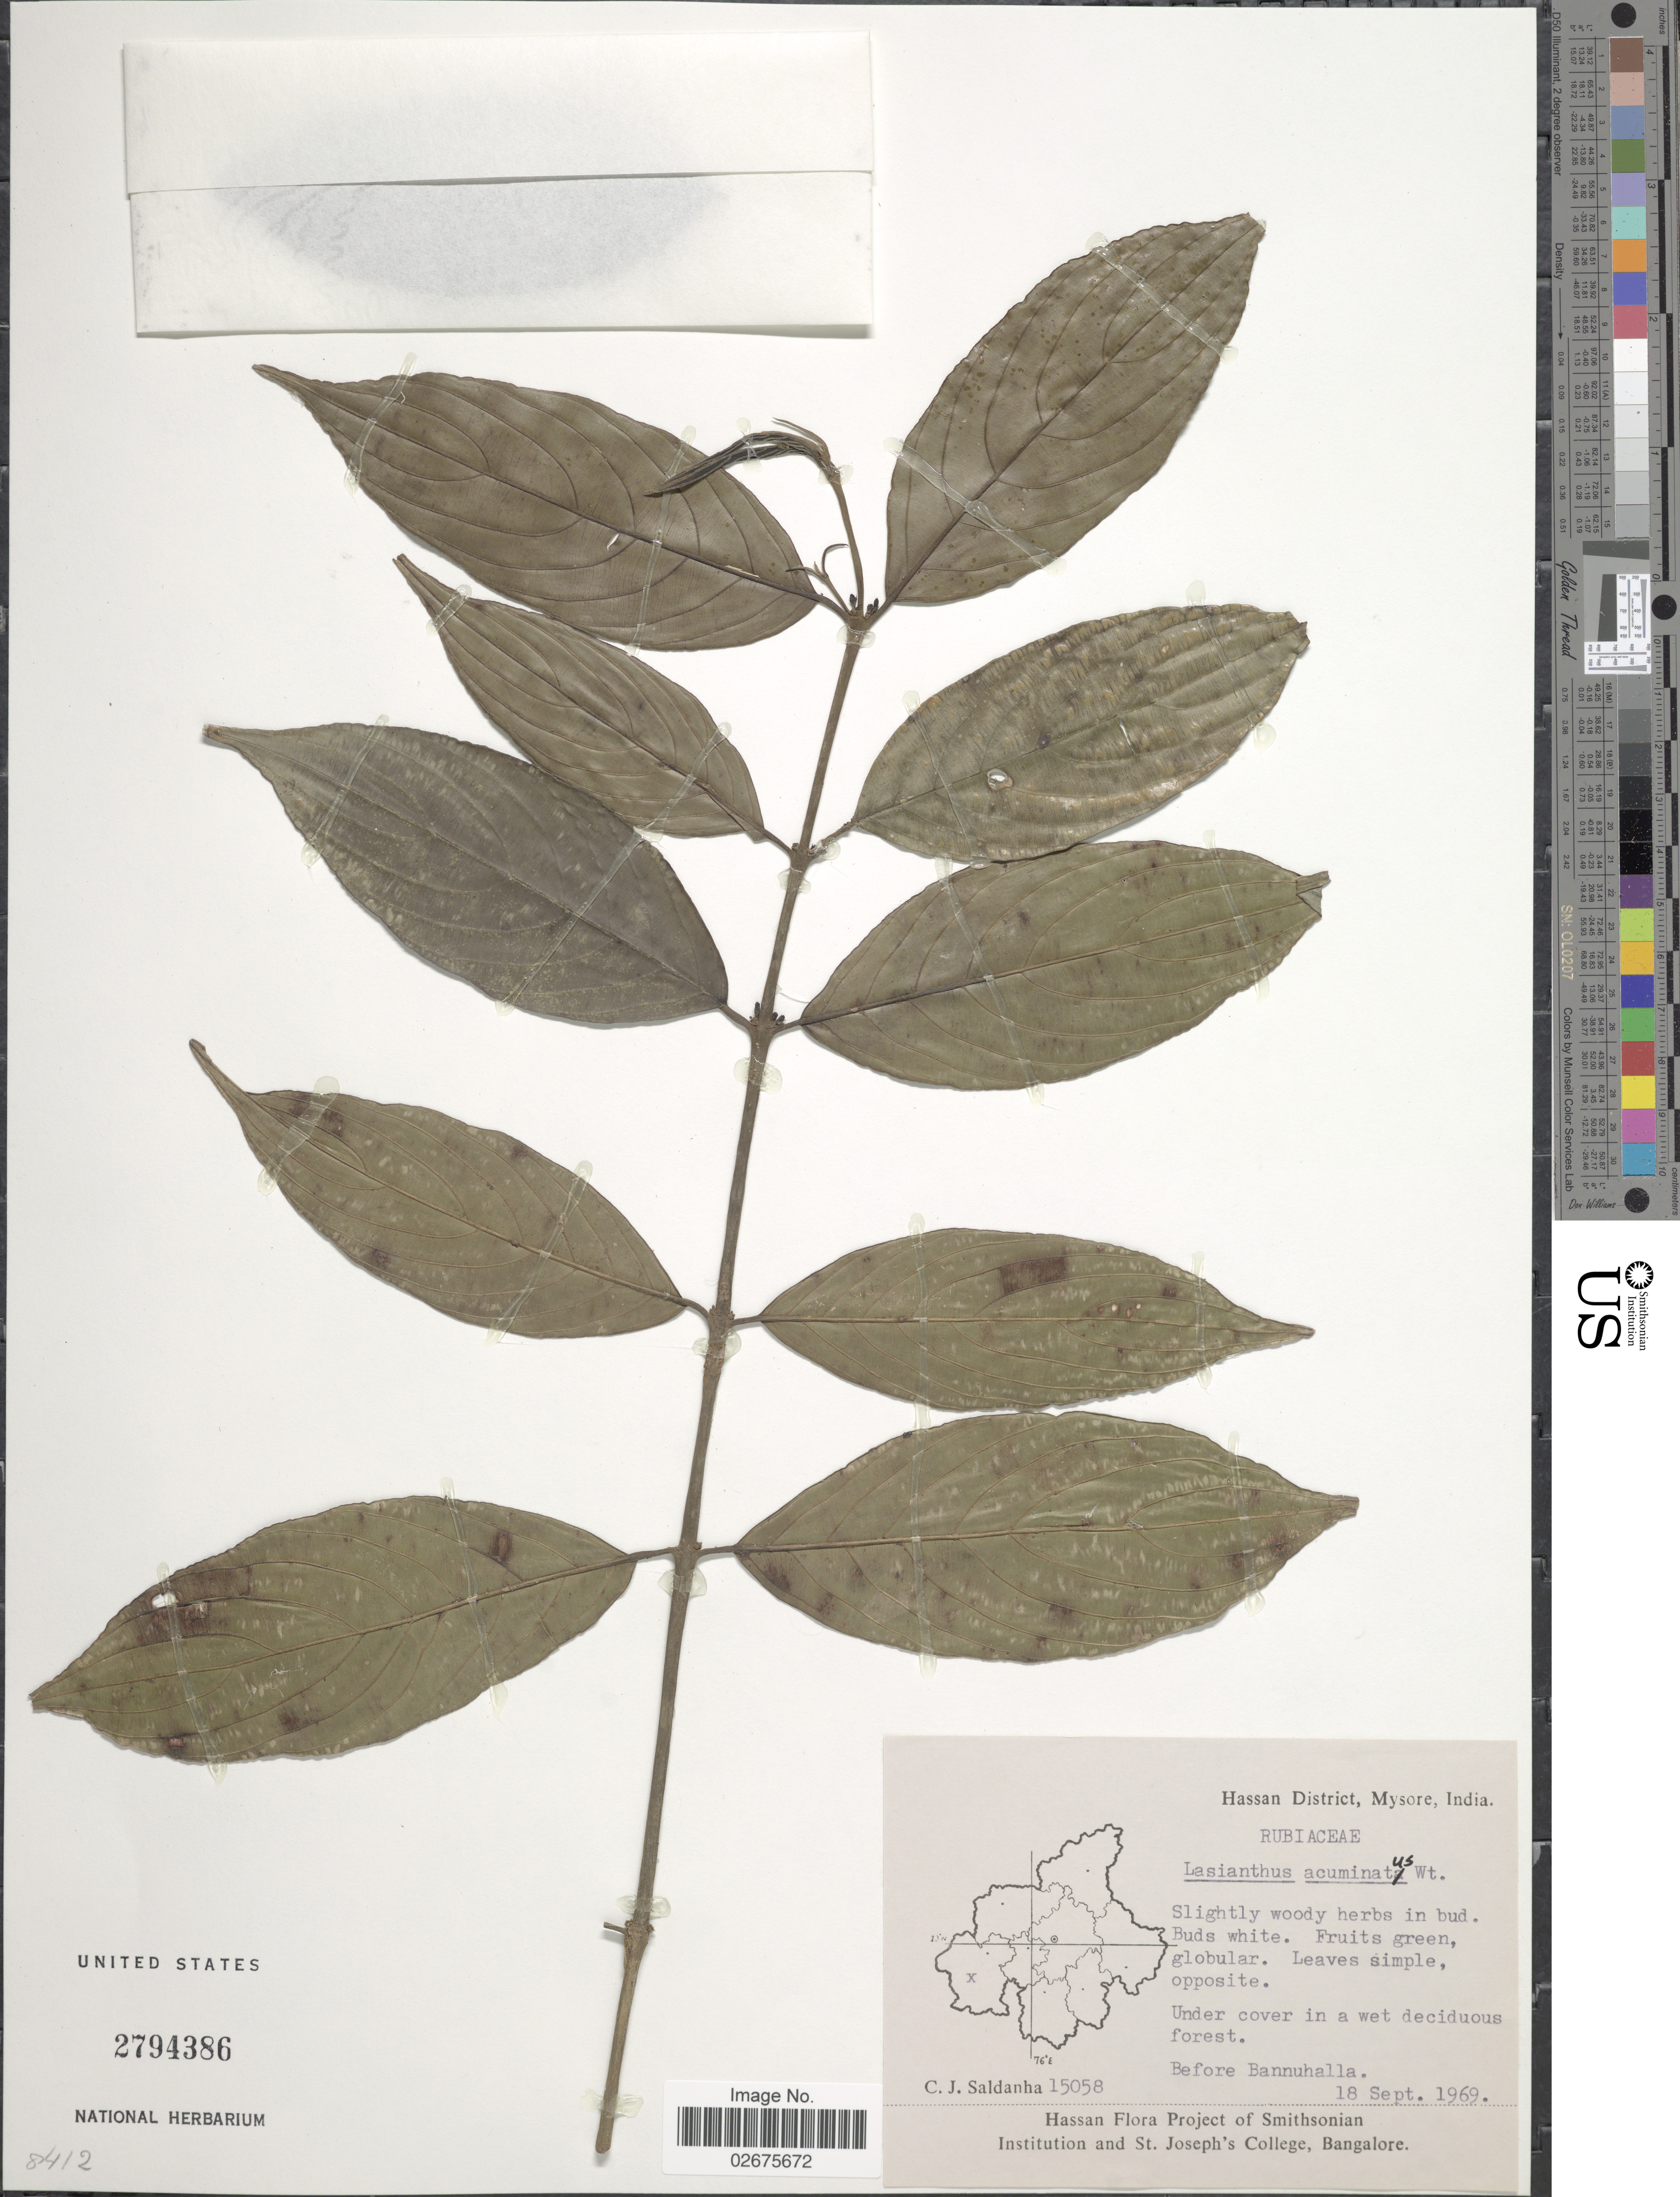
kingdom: Plantae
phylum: Tracheophyta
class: Magnoliopsida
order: Gentianales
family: Rubiaceae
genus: Lasianthus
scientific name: Lasianthus acuminatus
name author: Wight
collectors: C. J. Saldanha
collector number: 15058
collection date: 1969-09-18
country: India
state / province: Karnataka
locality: Hassan District, Mysore, India, Before Bannuhalla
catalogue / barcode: US 2794386